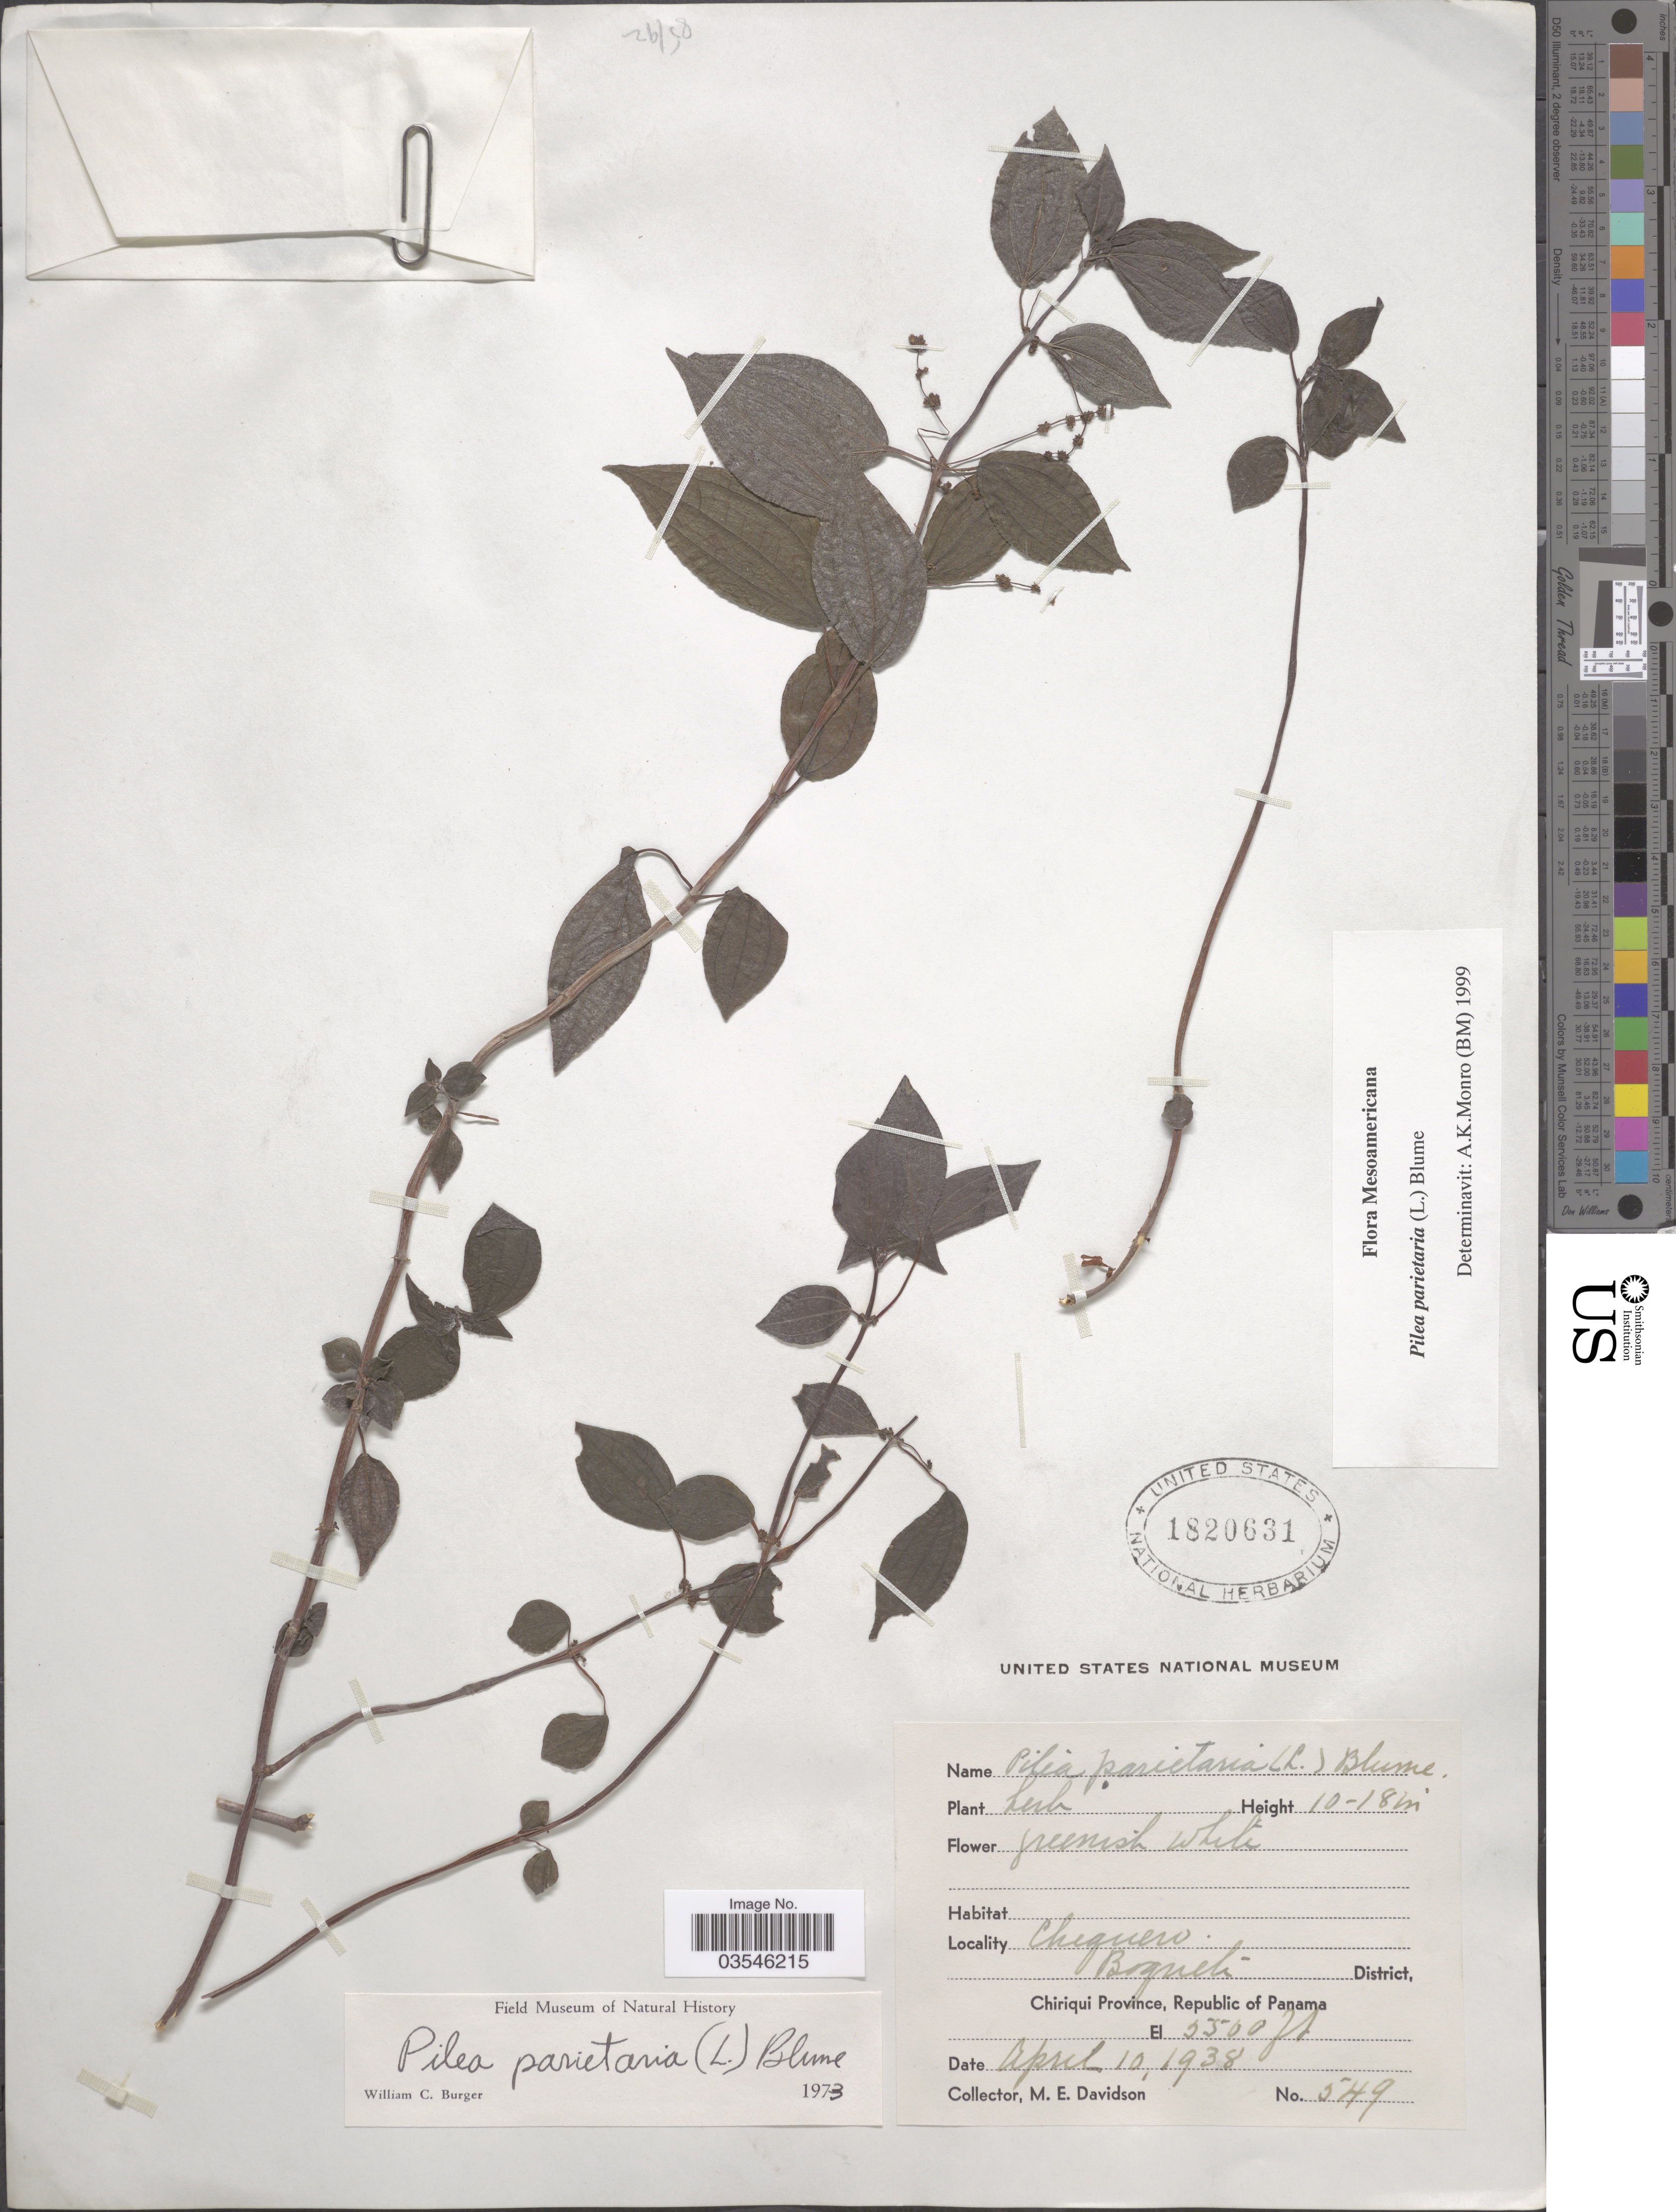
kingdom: Plantae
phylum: Tracheophyta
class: Magnoliopsida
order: Rosales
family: Urticaceae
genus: Pilea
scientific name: Pilea parietaria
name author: (L.) Blume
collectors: M. E. Davidson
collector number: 549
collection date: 1938-04-10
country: Panama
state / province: Chiriqui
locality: Cheguero. Boquete District, Chiriquí Province.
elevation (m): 1676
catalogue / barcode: US 1820631